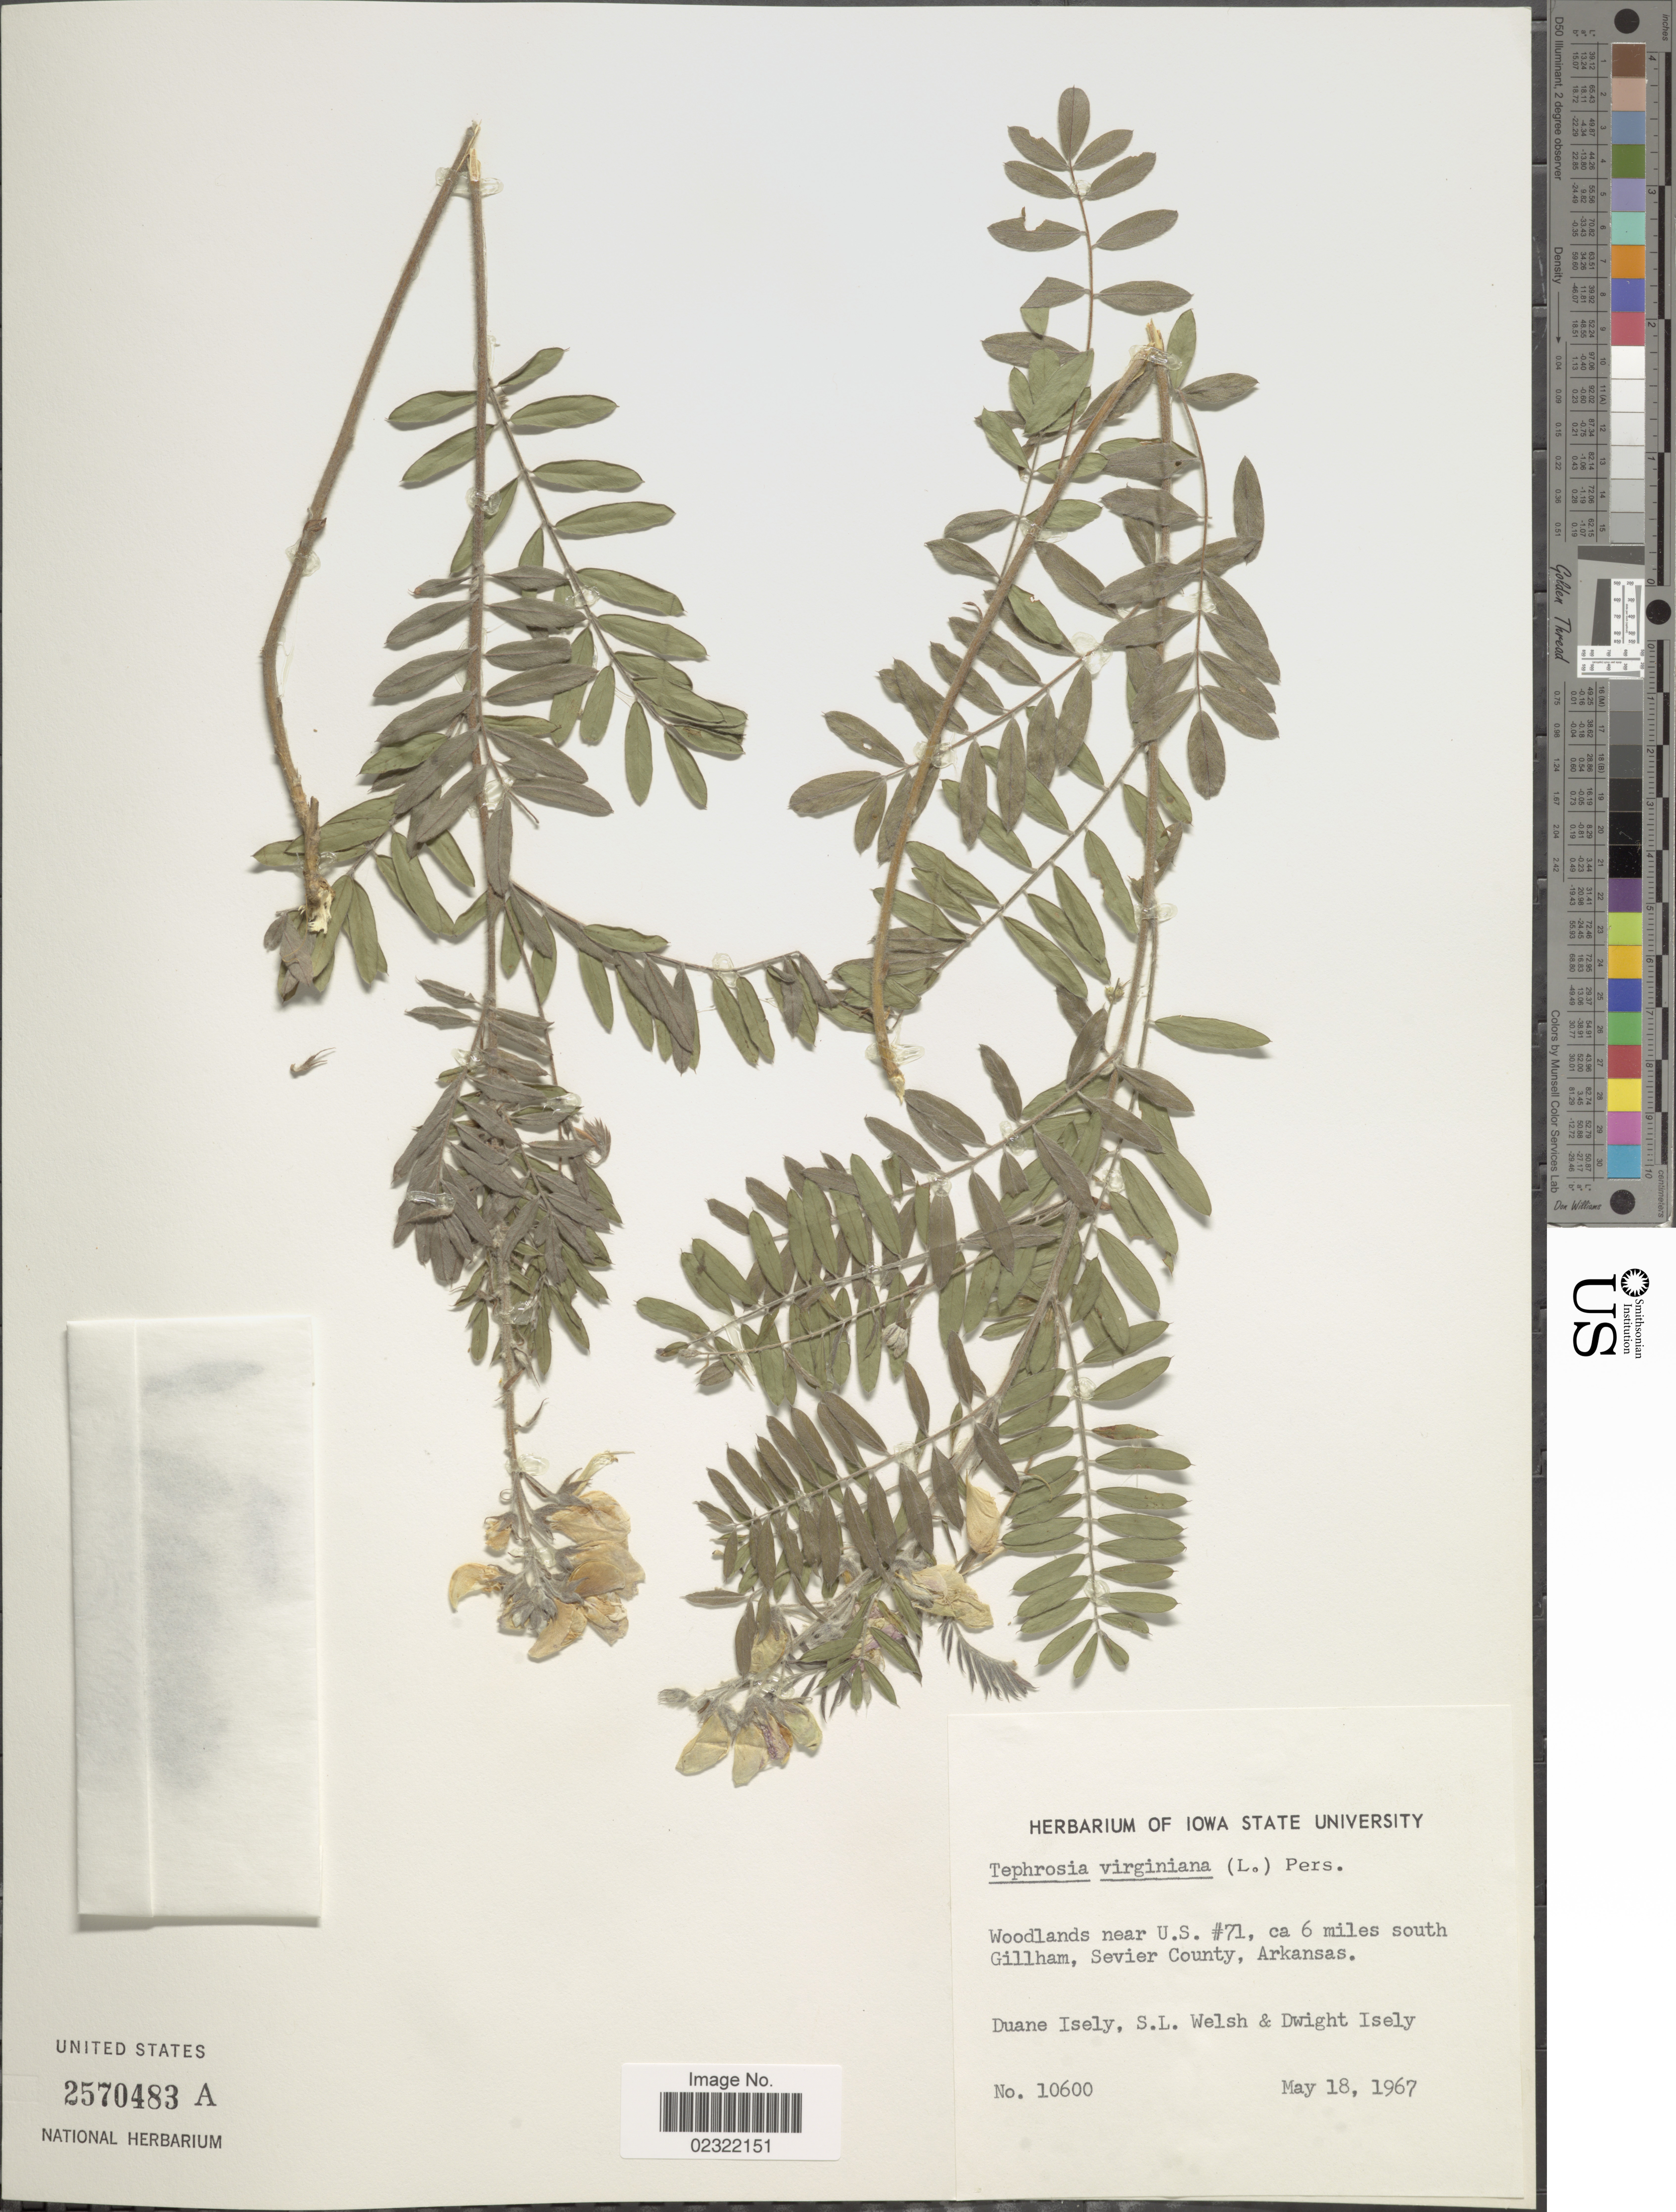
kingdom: Plantae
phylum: Tracheophyta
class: Magnoliopsida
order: Fabales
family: Fabaceae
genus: Tephrosia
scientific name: Tephrosia virginiana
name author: (L.) Pers.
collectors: D. Isely, S. Welsh & D. Isely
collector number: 10600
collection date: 1967-05-18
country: United States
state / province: Arkansas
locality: Woodlands near U.S. #71, ca 6 miles south Gillham, Sevier County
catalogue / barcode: US 2570483A